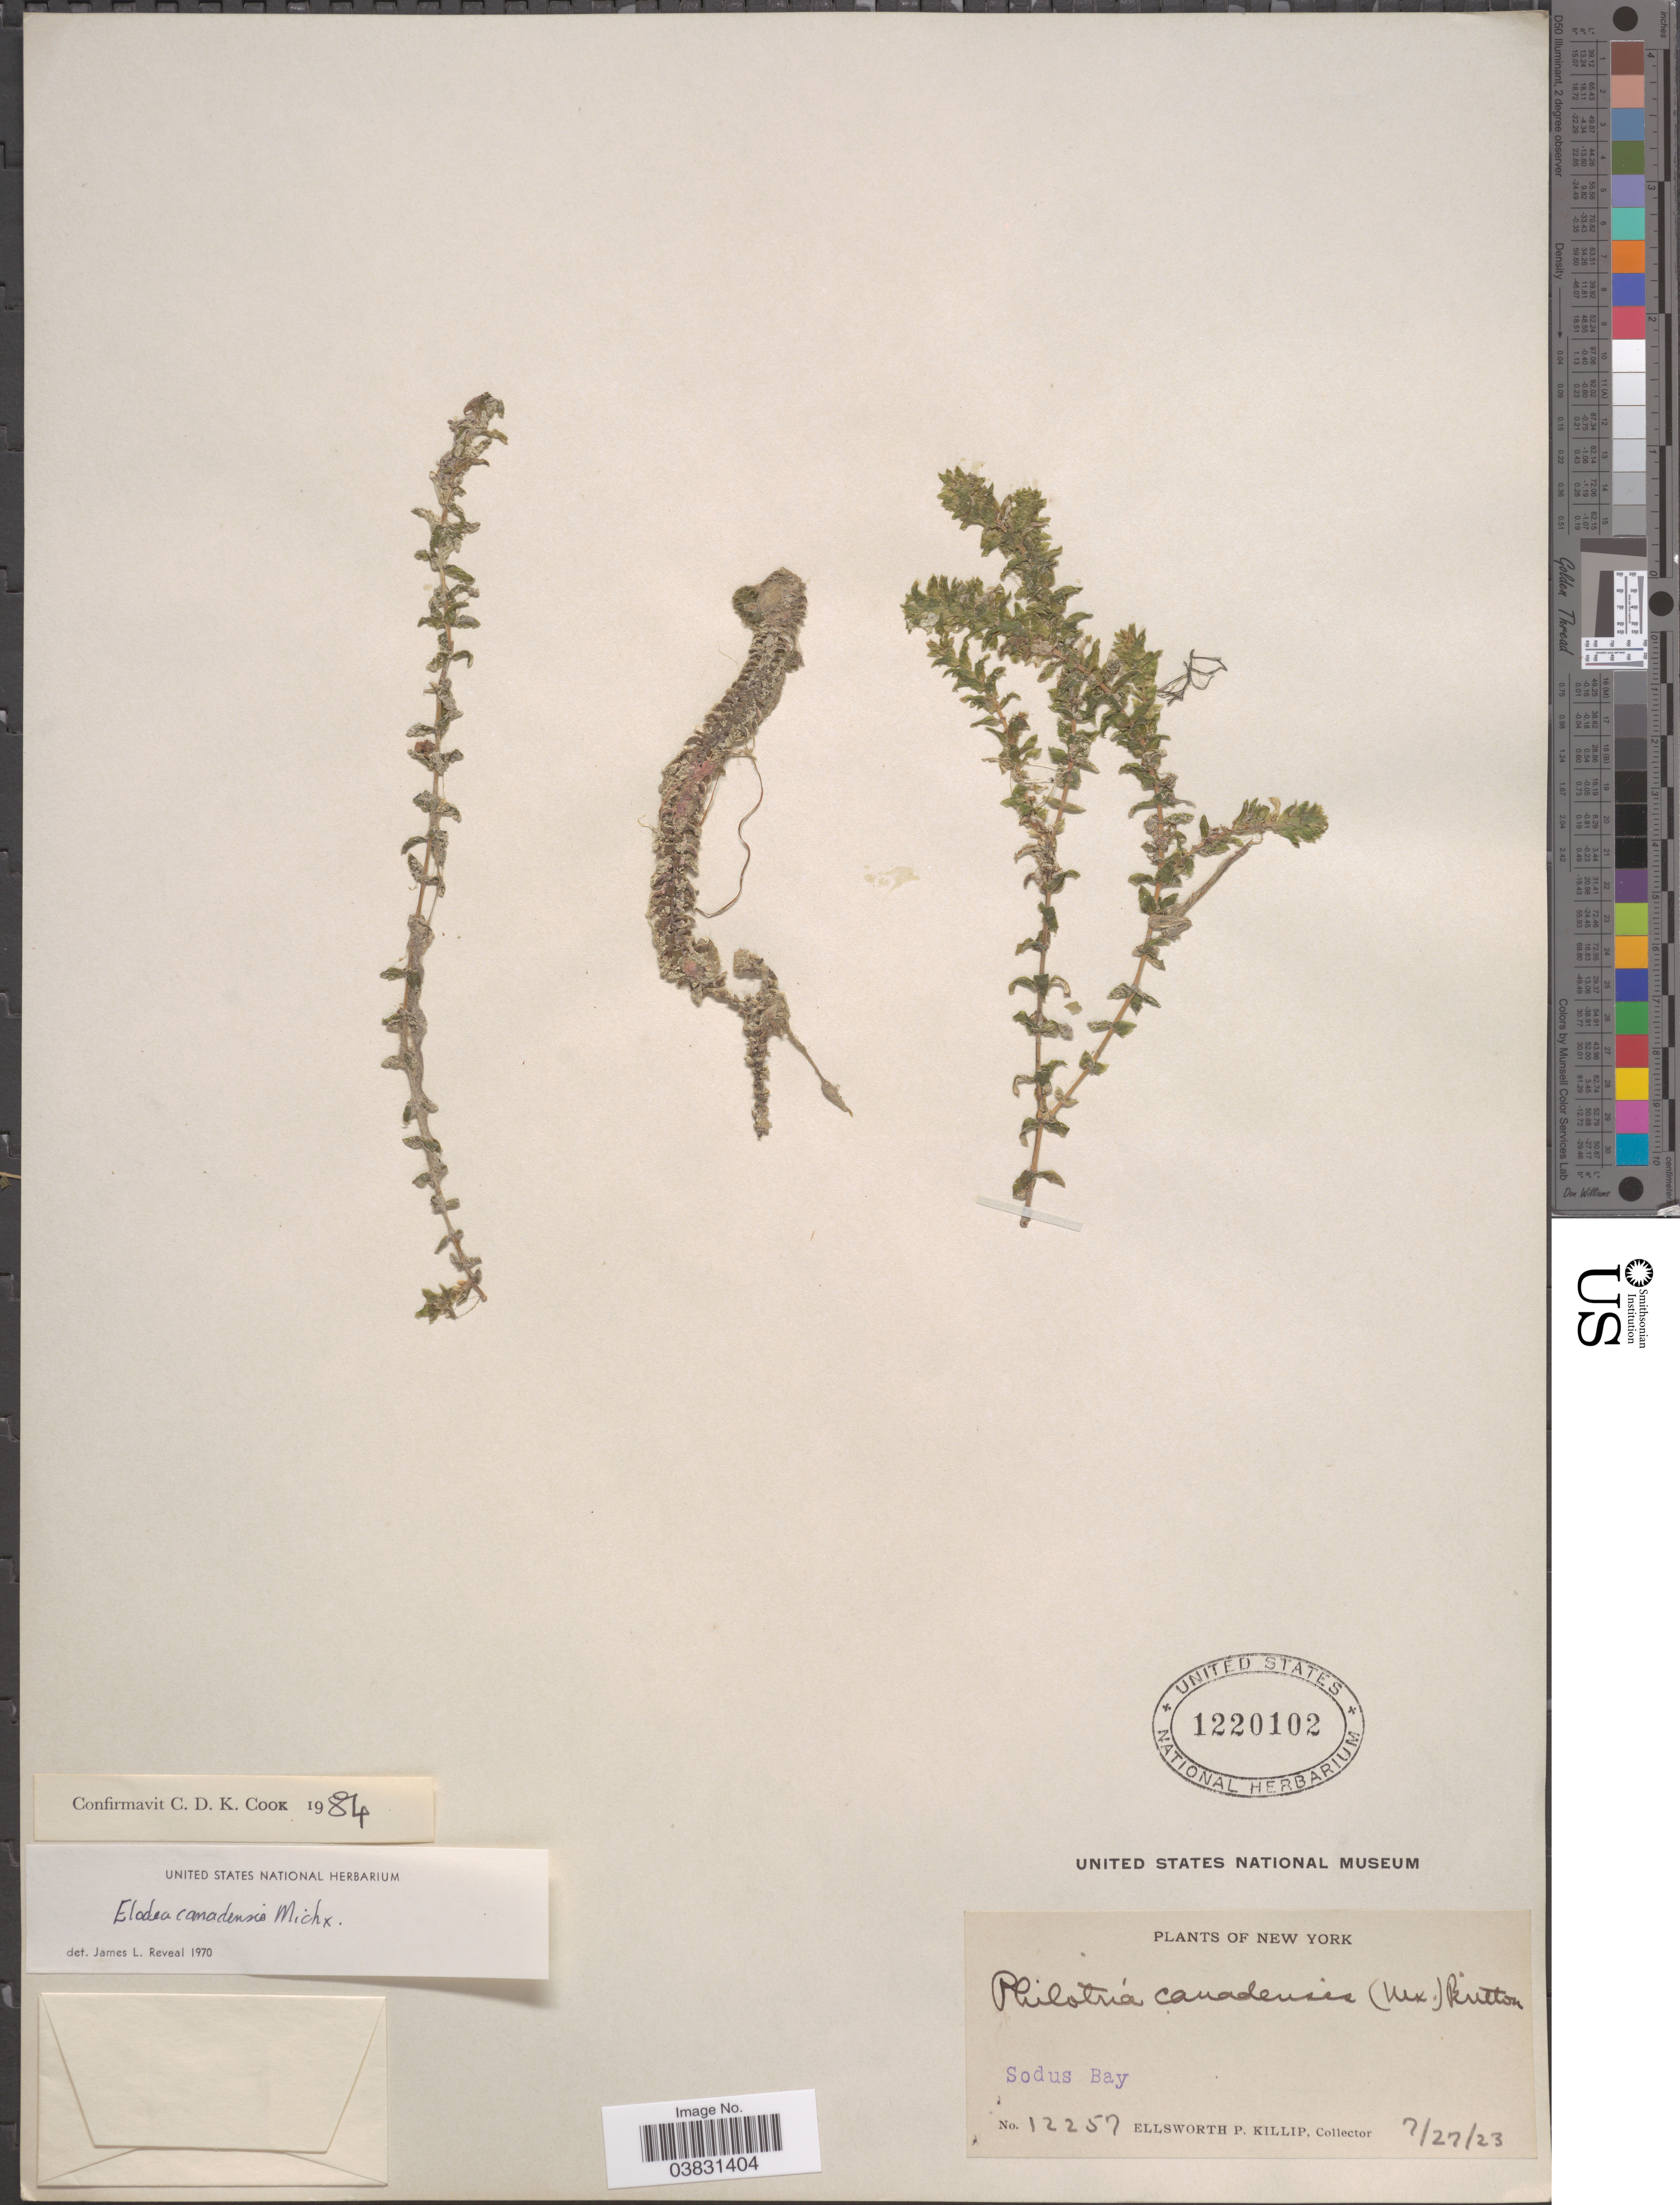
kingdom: Plantae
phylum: Tracheophyta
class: Liliopsida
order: Alismatales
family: Hydrocharitaceae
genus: Elodea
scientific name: Elodea canadensis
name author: Michx.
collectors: E. P. Killip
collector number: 12257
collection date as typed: Transcribed d/m/y: 27/7/23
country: United States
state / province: New York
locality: Sodus Bay.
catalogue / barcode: US 1220102